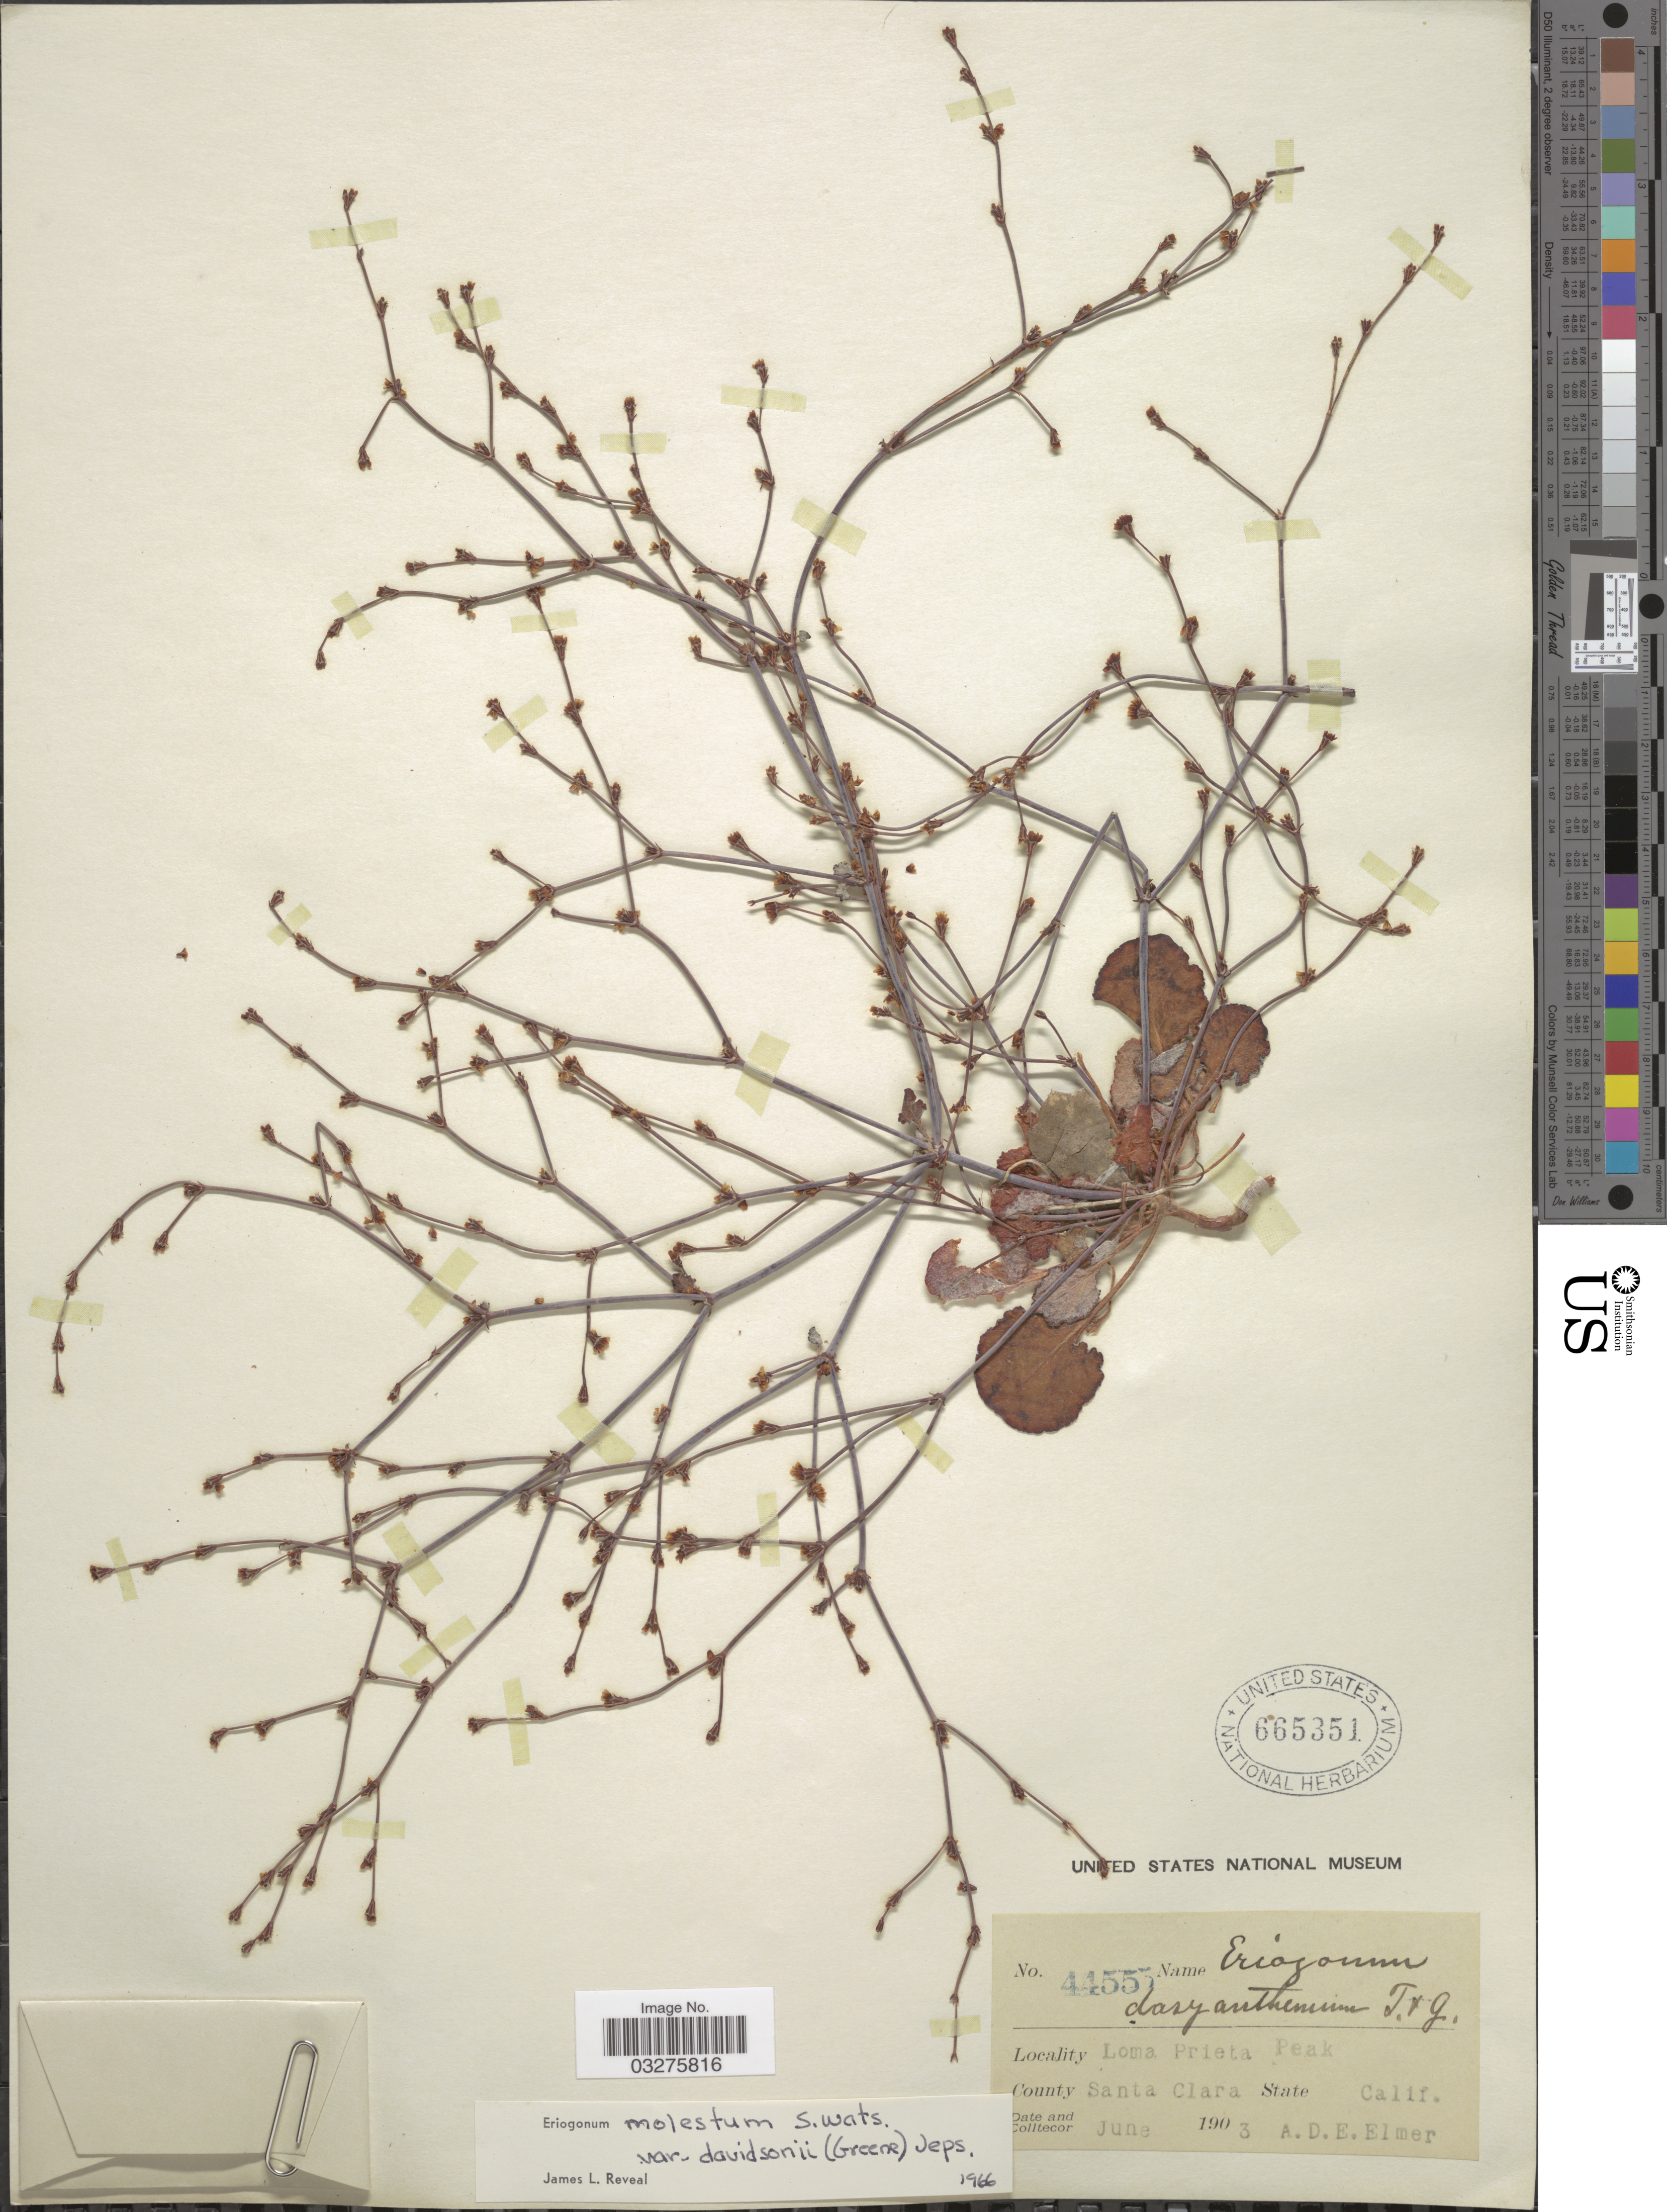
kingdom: Plantae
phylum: Tracheophyta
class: Magnoliopsida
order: Caryophyllales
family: Polygonaceae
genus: Eriogonum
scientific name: Eriogonum davidsonii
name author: Greene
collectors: A. D. E. Elmer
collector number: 44555*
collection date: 1903-06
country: United States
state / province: California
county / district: Santa Clara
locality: Loma Prieta Peak. County Santa Clara.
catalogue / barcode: US 665351